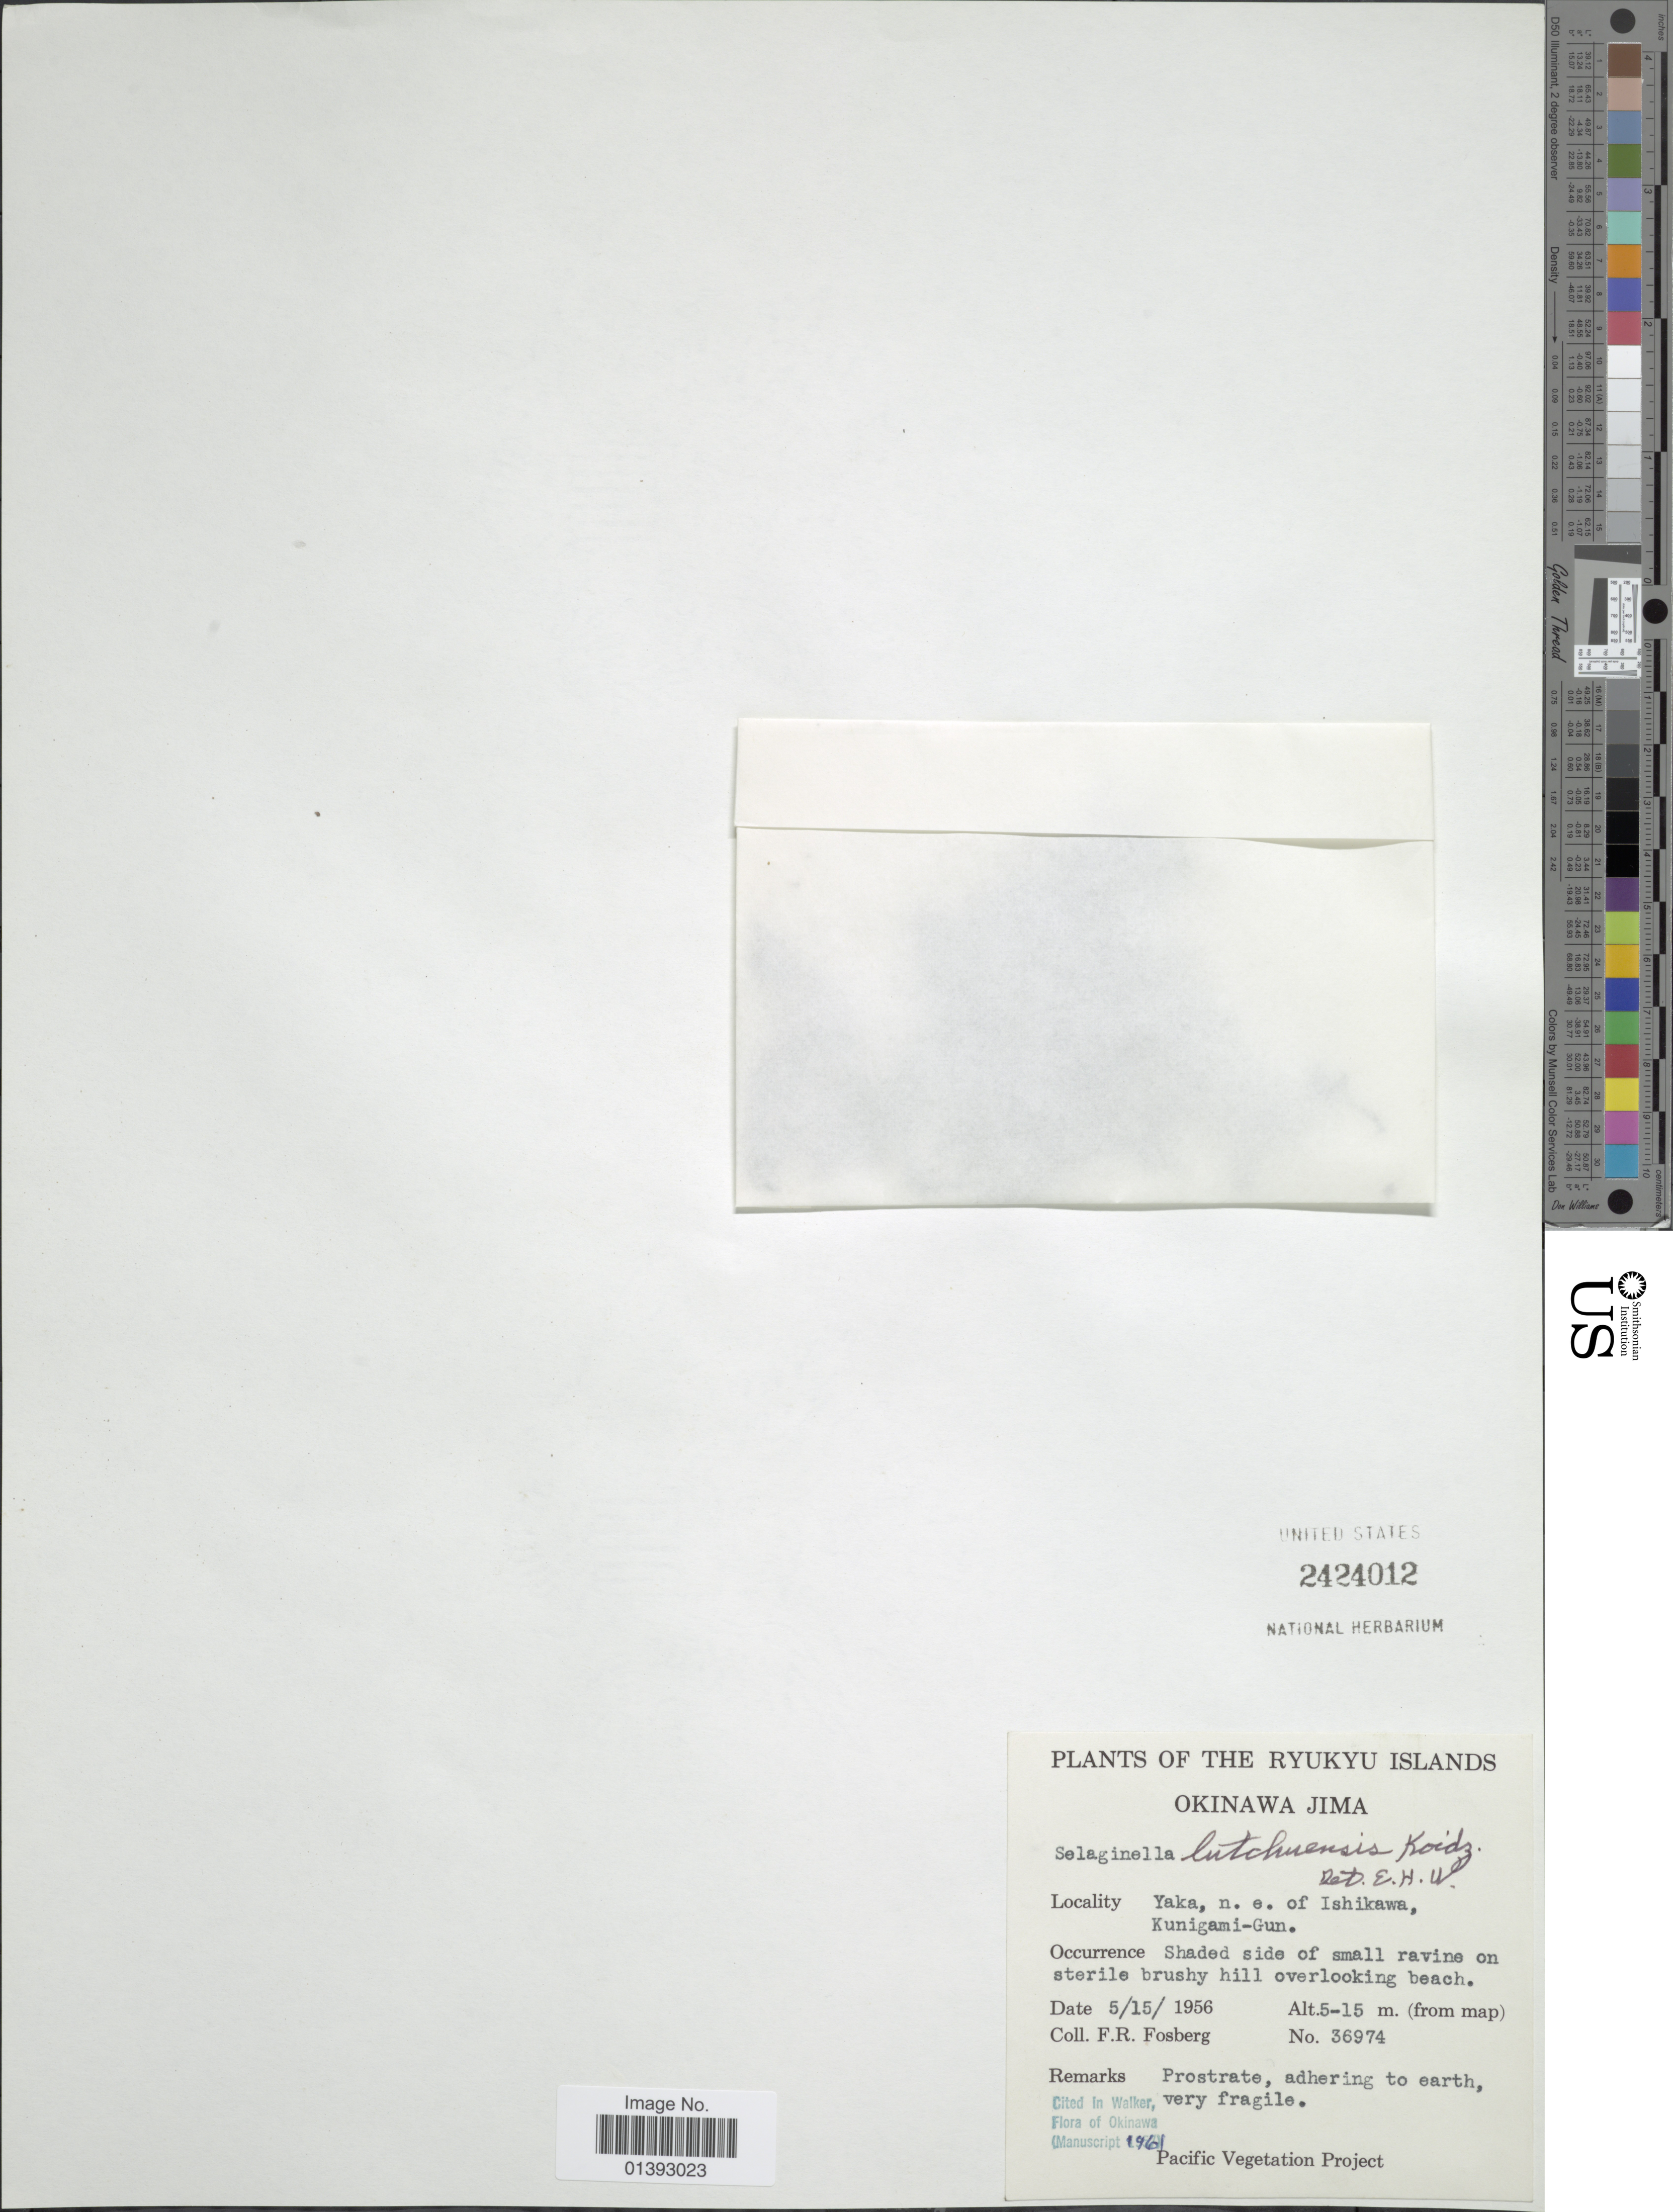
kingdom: Plantae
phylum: Tracheophyta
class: Lycopodiopsida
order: Selaginellales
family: Selaginellaceae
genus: Selaginella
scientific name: Selaginella lutchuensis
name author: Koidz.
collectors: F. R. Fosberg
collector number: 36974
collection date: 1956-05-15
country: Japan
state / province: Okinawa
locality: Ryukyu Islands, Okinawa Jima, Yaka, n.e. of Ishikawa, Kunigami-Gun, shaded side of small ravine on sterile brushy hill overlooking beach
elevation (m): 5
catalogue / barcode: US 2424012